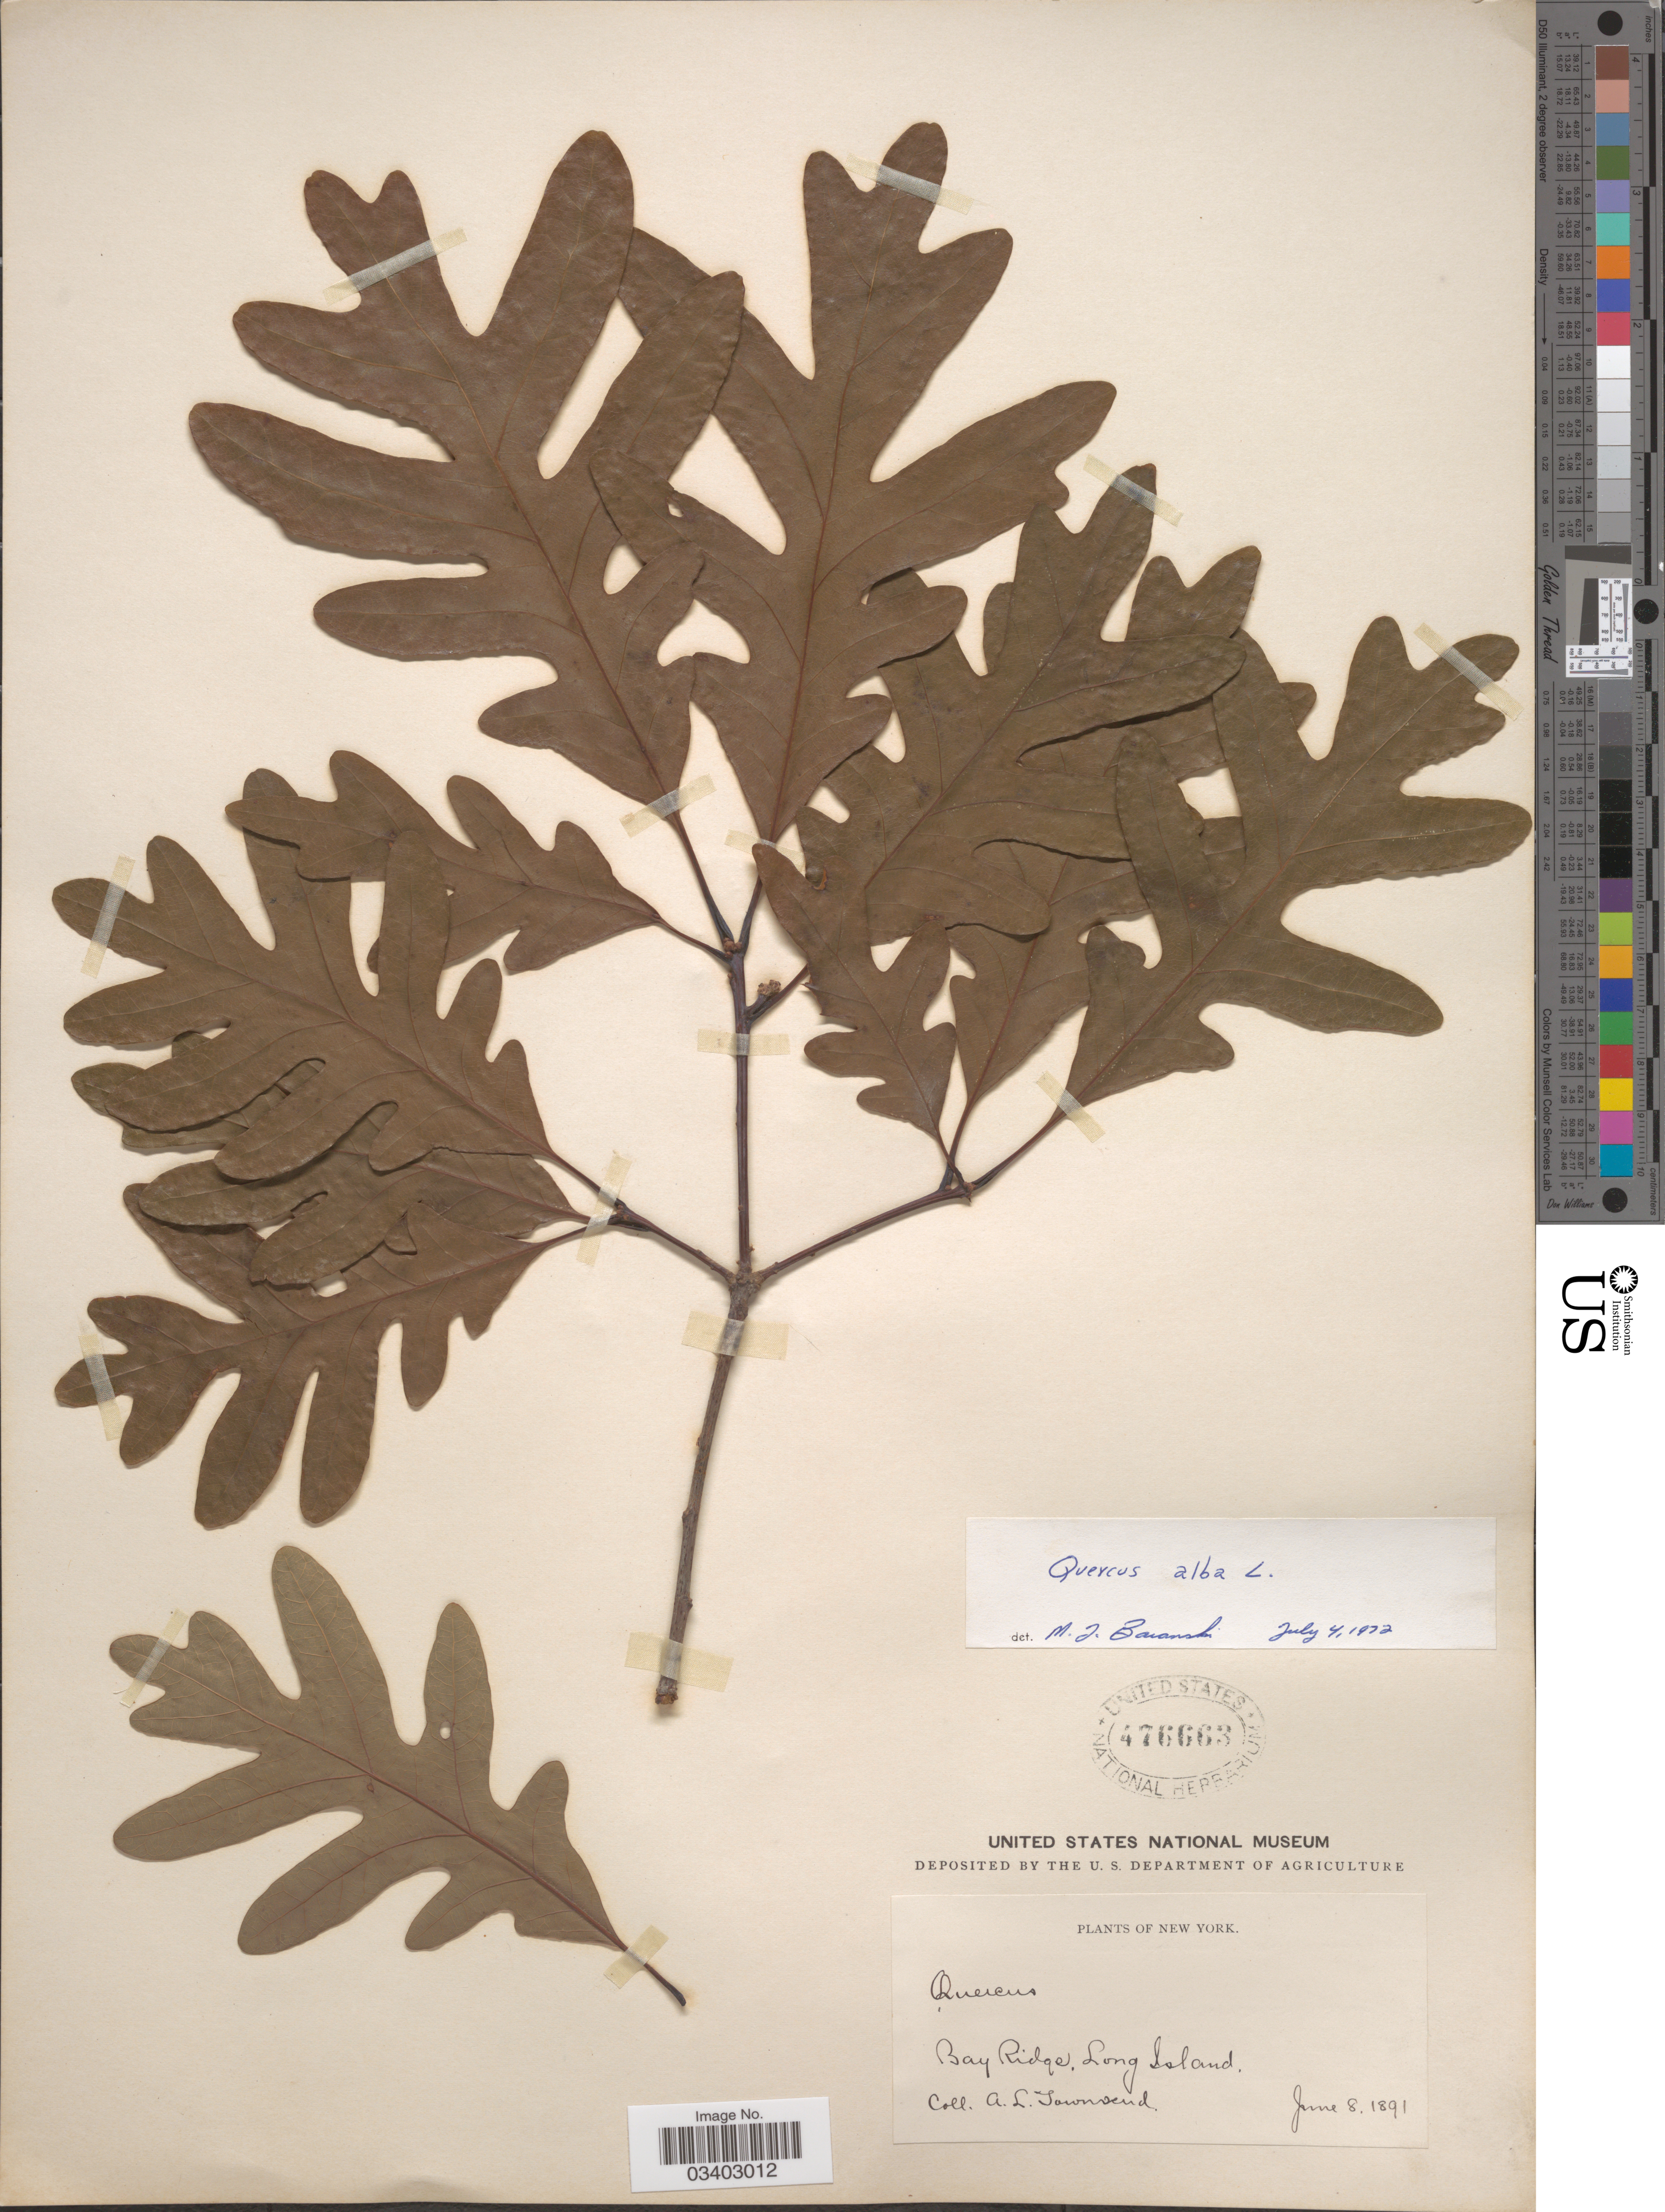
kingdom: Plantae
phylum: Tracheophyta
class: Magnoliopsida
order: Fagales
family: Fagaceae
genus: Quercus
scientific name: Quercus alba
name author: L.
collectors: A. Townsend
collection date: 1891-06-08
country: United States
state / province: New York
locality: Bay Ridge, Long Island.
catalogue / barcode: US 476663